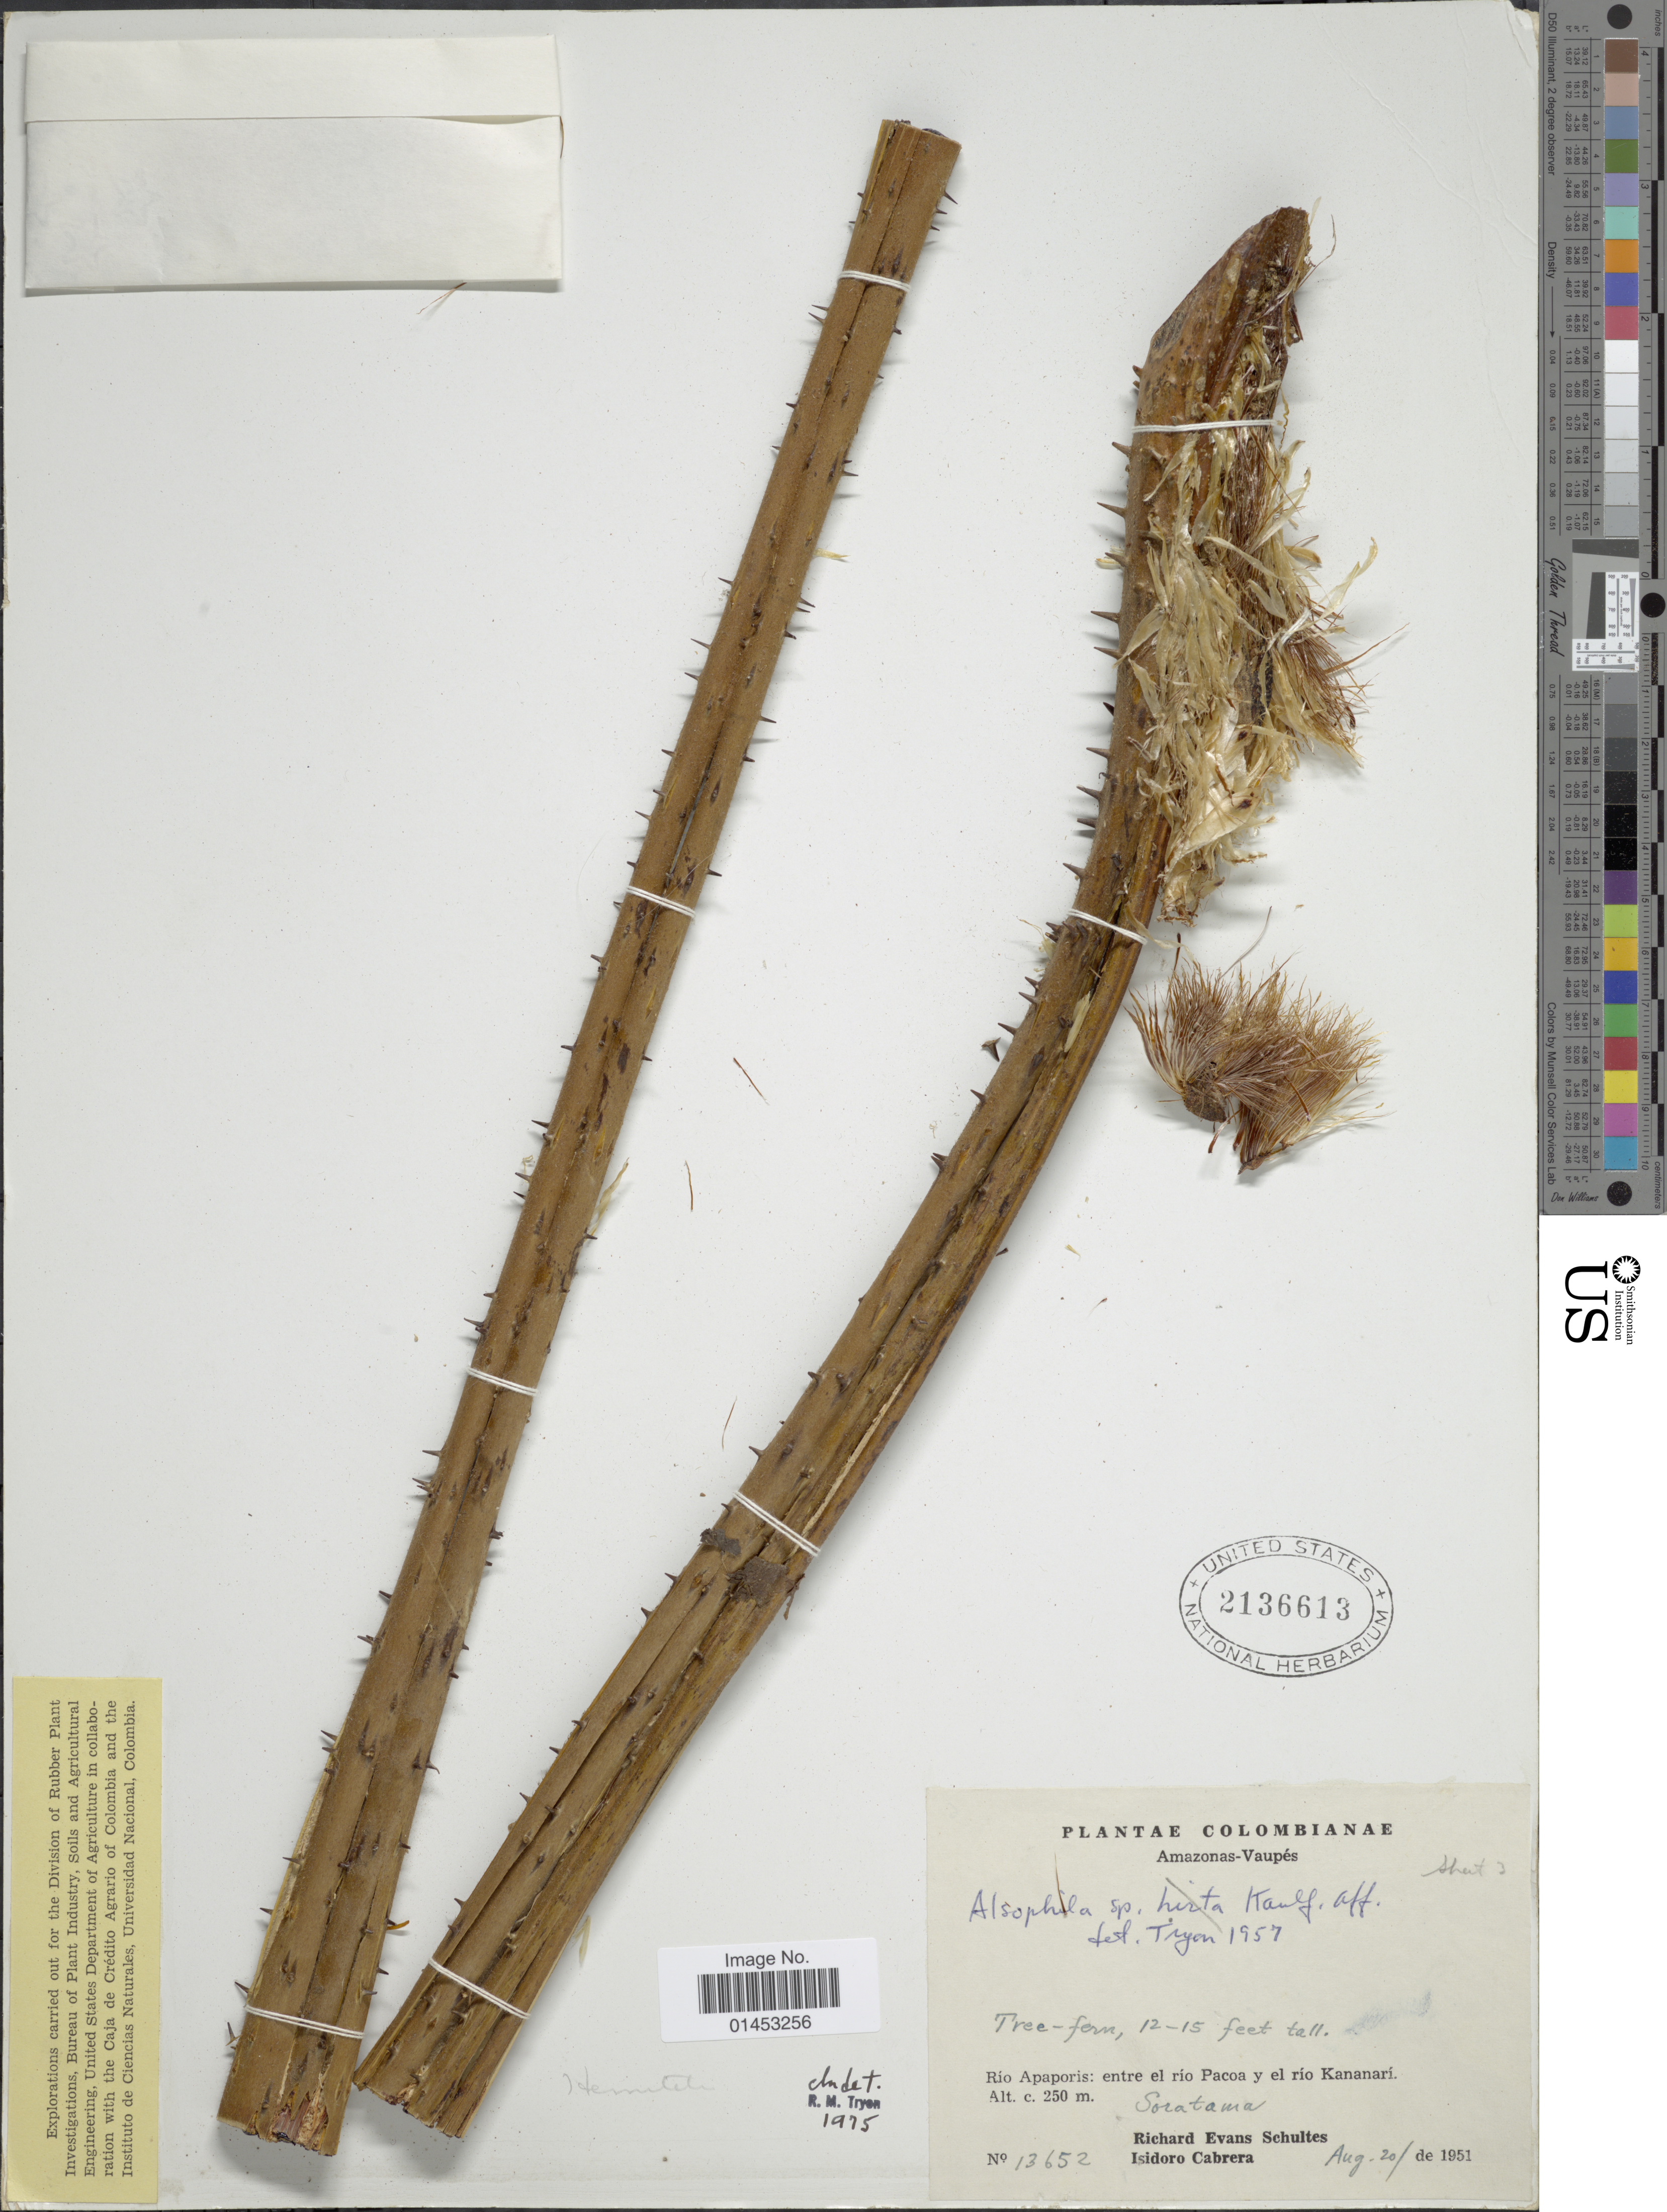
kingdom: Plantae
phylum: Tracheophyta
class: Polypodiopsida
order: Cyatheales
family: Cyatheaceae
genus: Cyathea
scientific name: Cyathea sp.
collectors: R. E. Schultes & I. Cabrera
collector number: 13652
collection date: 1951-08-20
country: Colombia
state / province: Amazônas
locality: Amazonas-Vaupes, Rio Apaporis: entre el rio Pacoa y el rio Kananarí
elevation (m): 250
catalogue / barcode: US 2136613